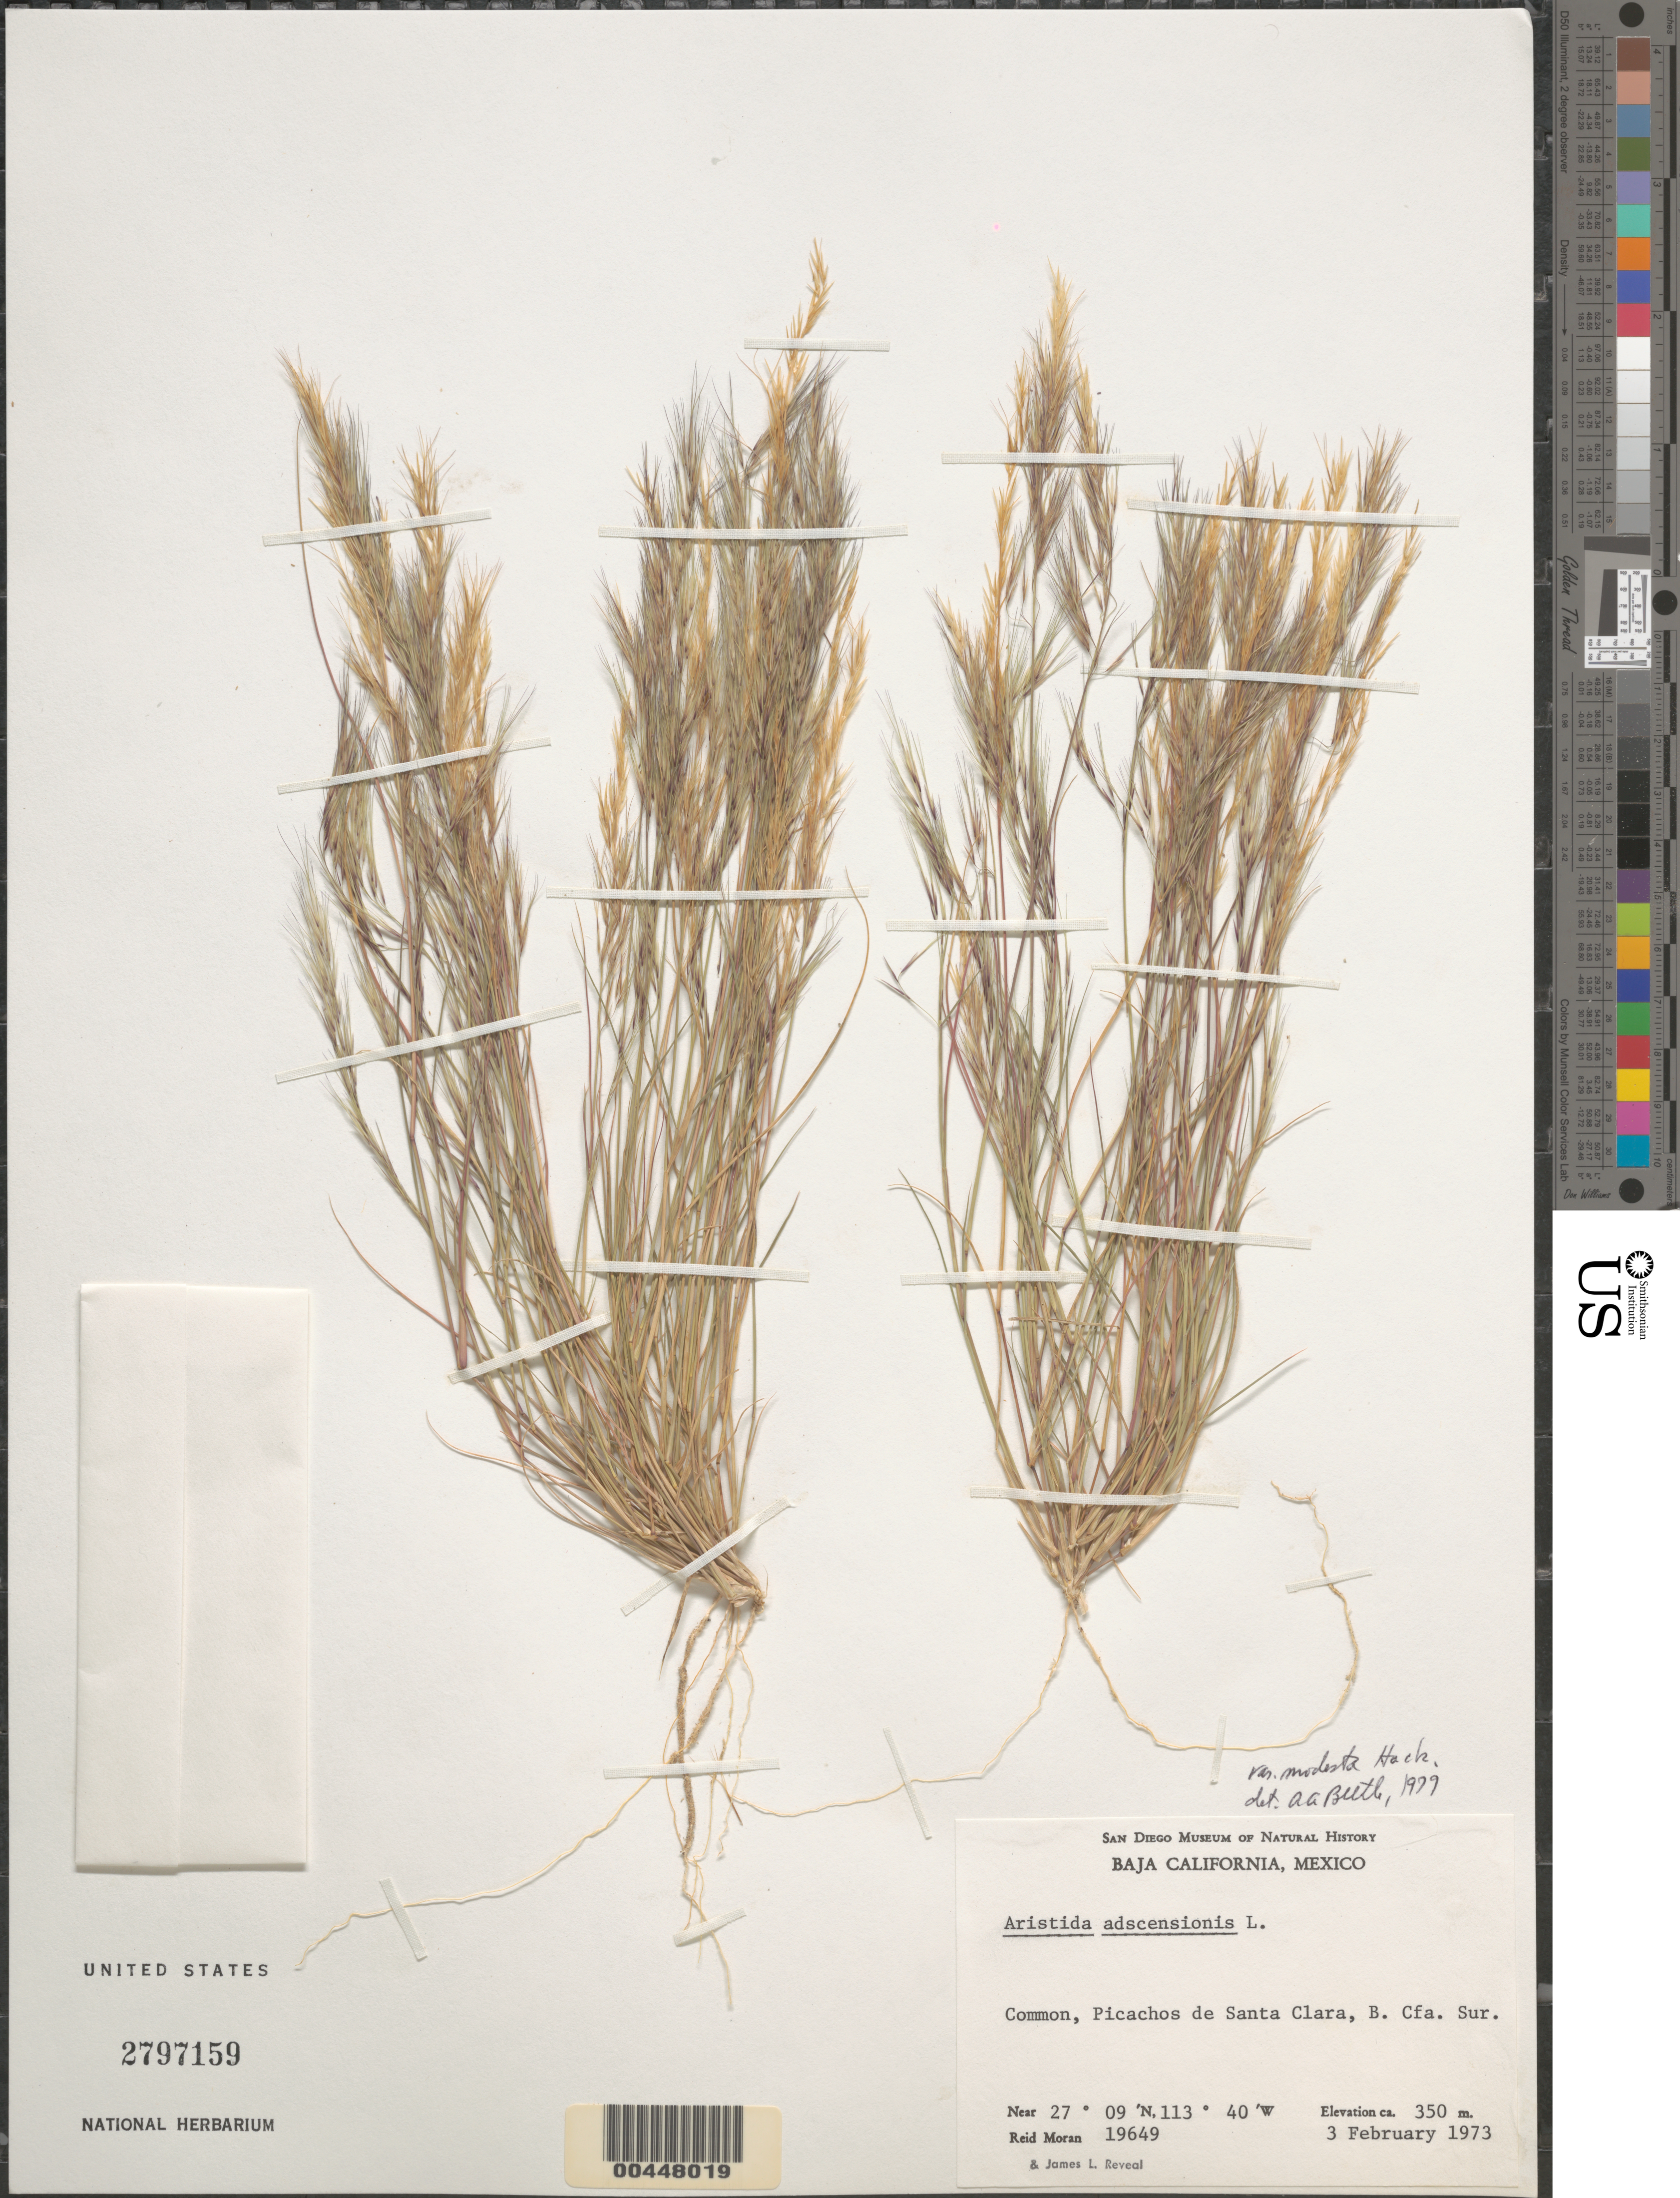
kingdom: Plantae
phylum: Tracheophyta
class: Liliopsida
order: Poales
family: Poaceae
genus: Aristida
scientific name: Aristida adscensionis var. modesta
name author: Hack. in Stuck.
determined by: Beetle, Alan A.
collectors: R. V. Moran & J. L. Reveal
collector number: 19649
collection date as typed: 3 Feb 1973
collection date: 1973-02-03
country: Mexico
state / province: Baja California Sur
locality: Picachos de Santa Clara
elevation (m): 350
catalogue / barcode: US 2797159